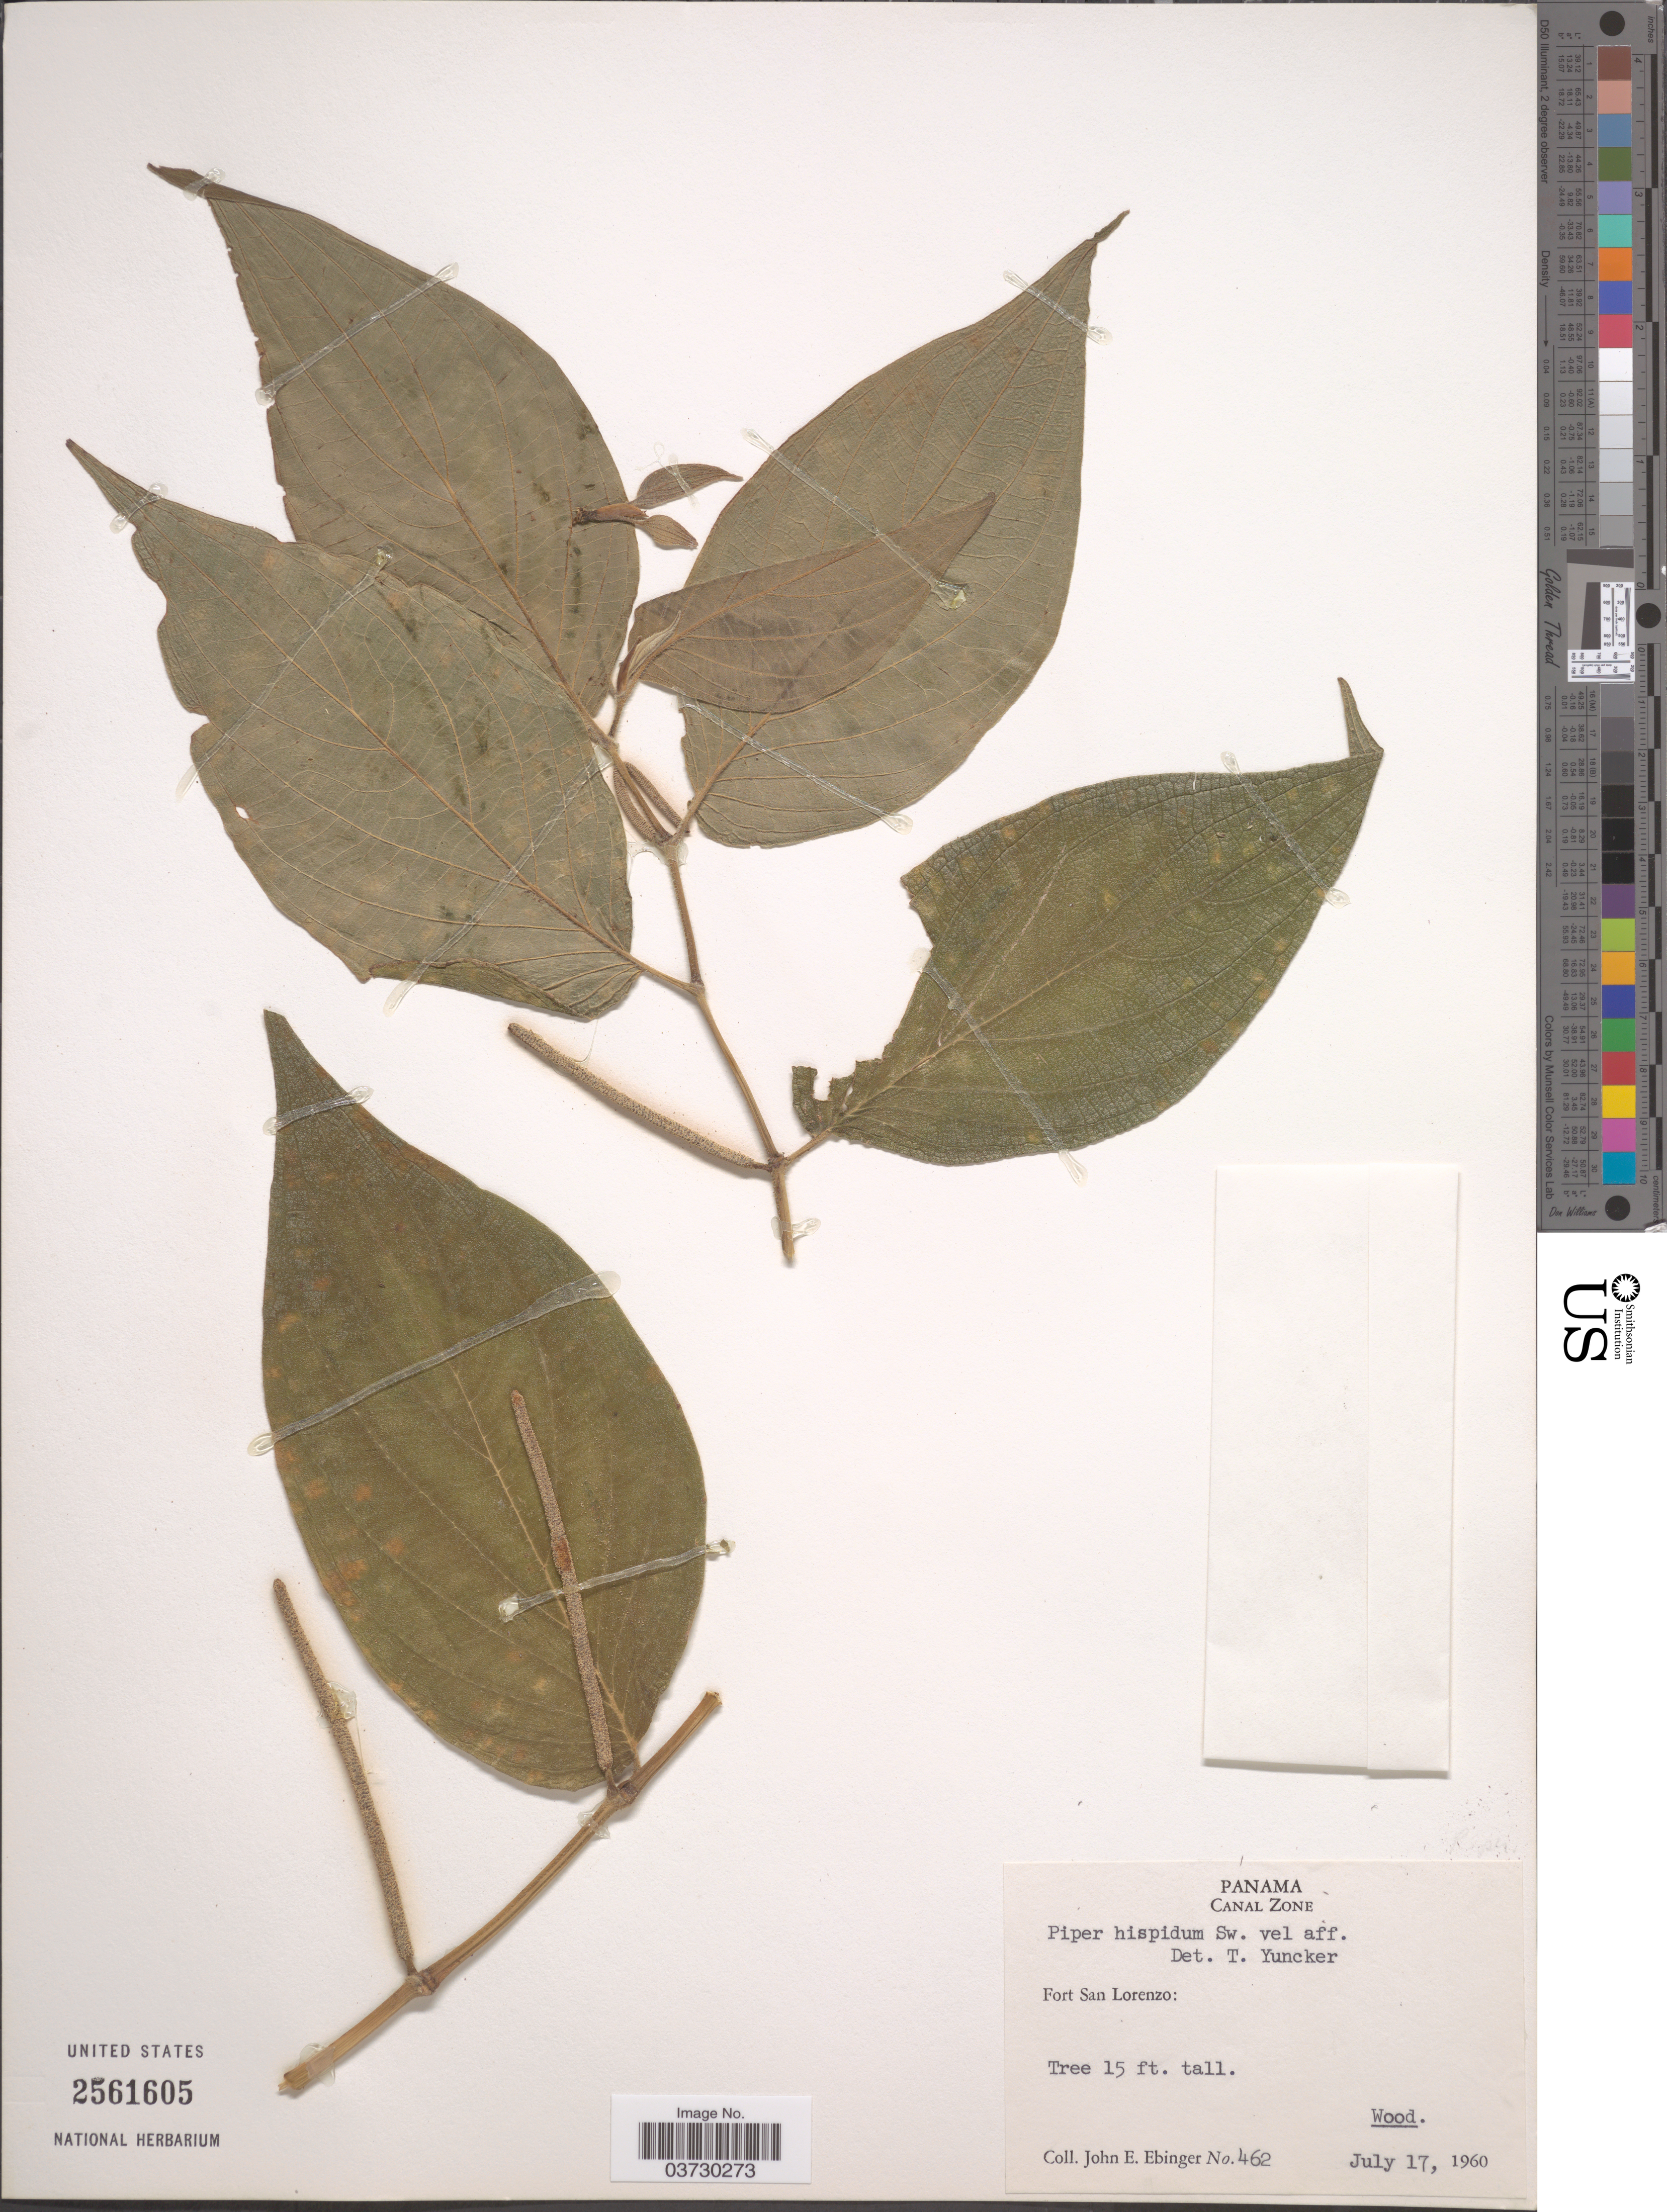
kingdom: Plantae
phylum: Tracheophyta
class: Magnoliopsida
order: Piperales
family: Piperaceae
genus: Piper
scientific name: Piper hispidum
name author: Sw.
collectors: J. Ebinger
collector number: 462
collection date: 1960-07-17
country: Panama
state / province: Colón / Panamá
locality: Fort San Lorenzo.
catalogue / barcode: US 2561605